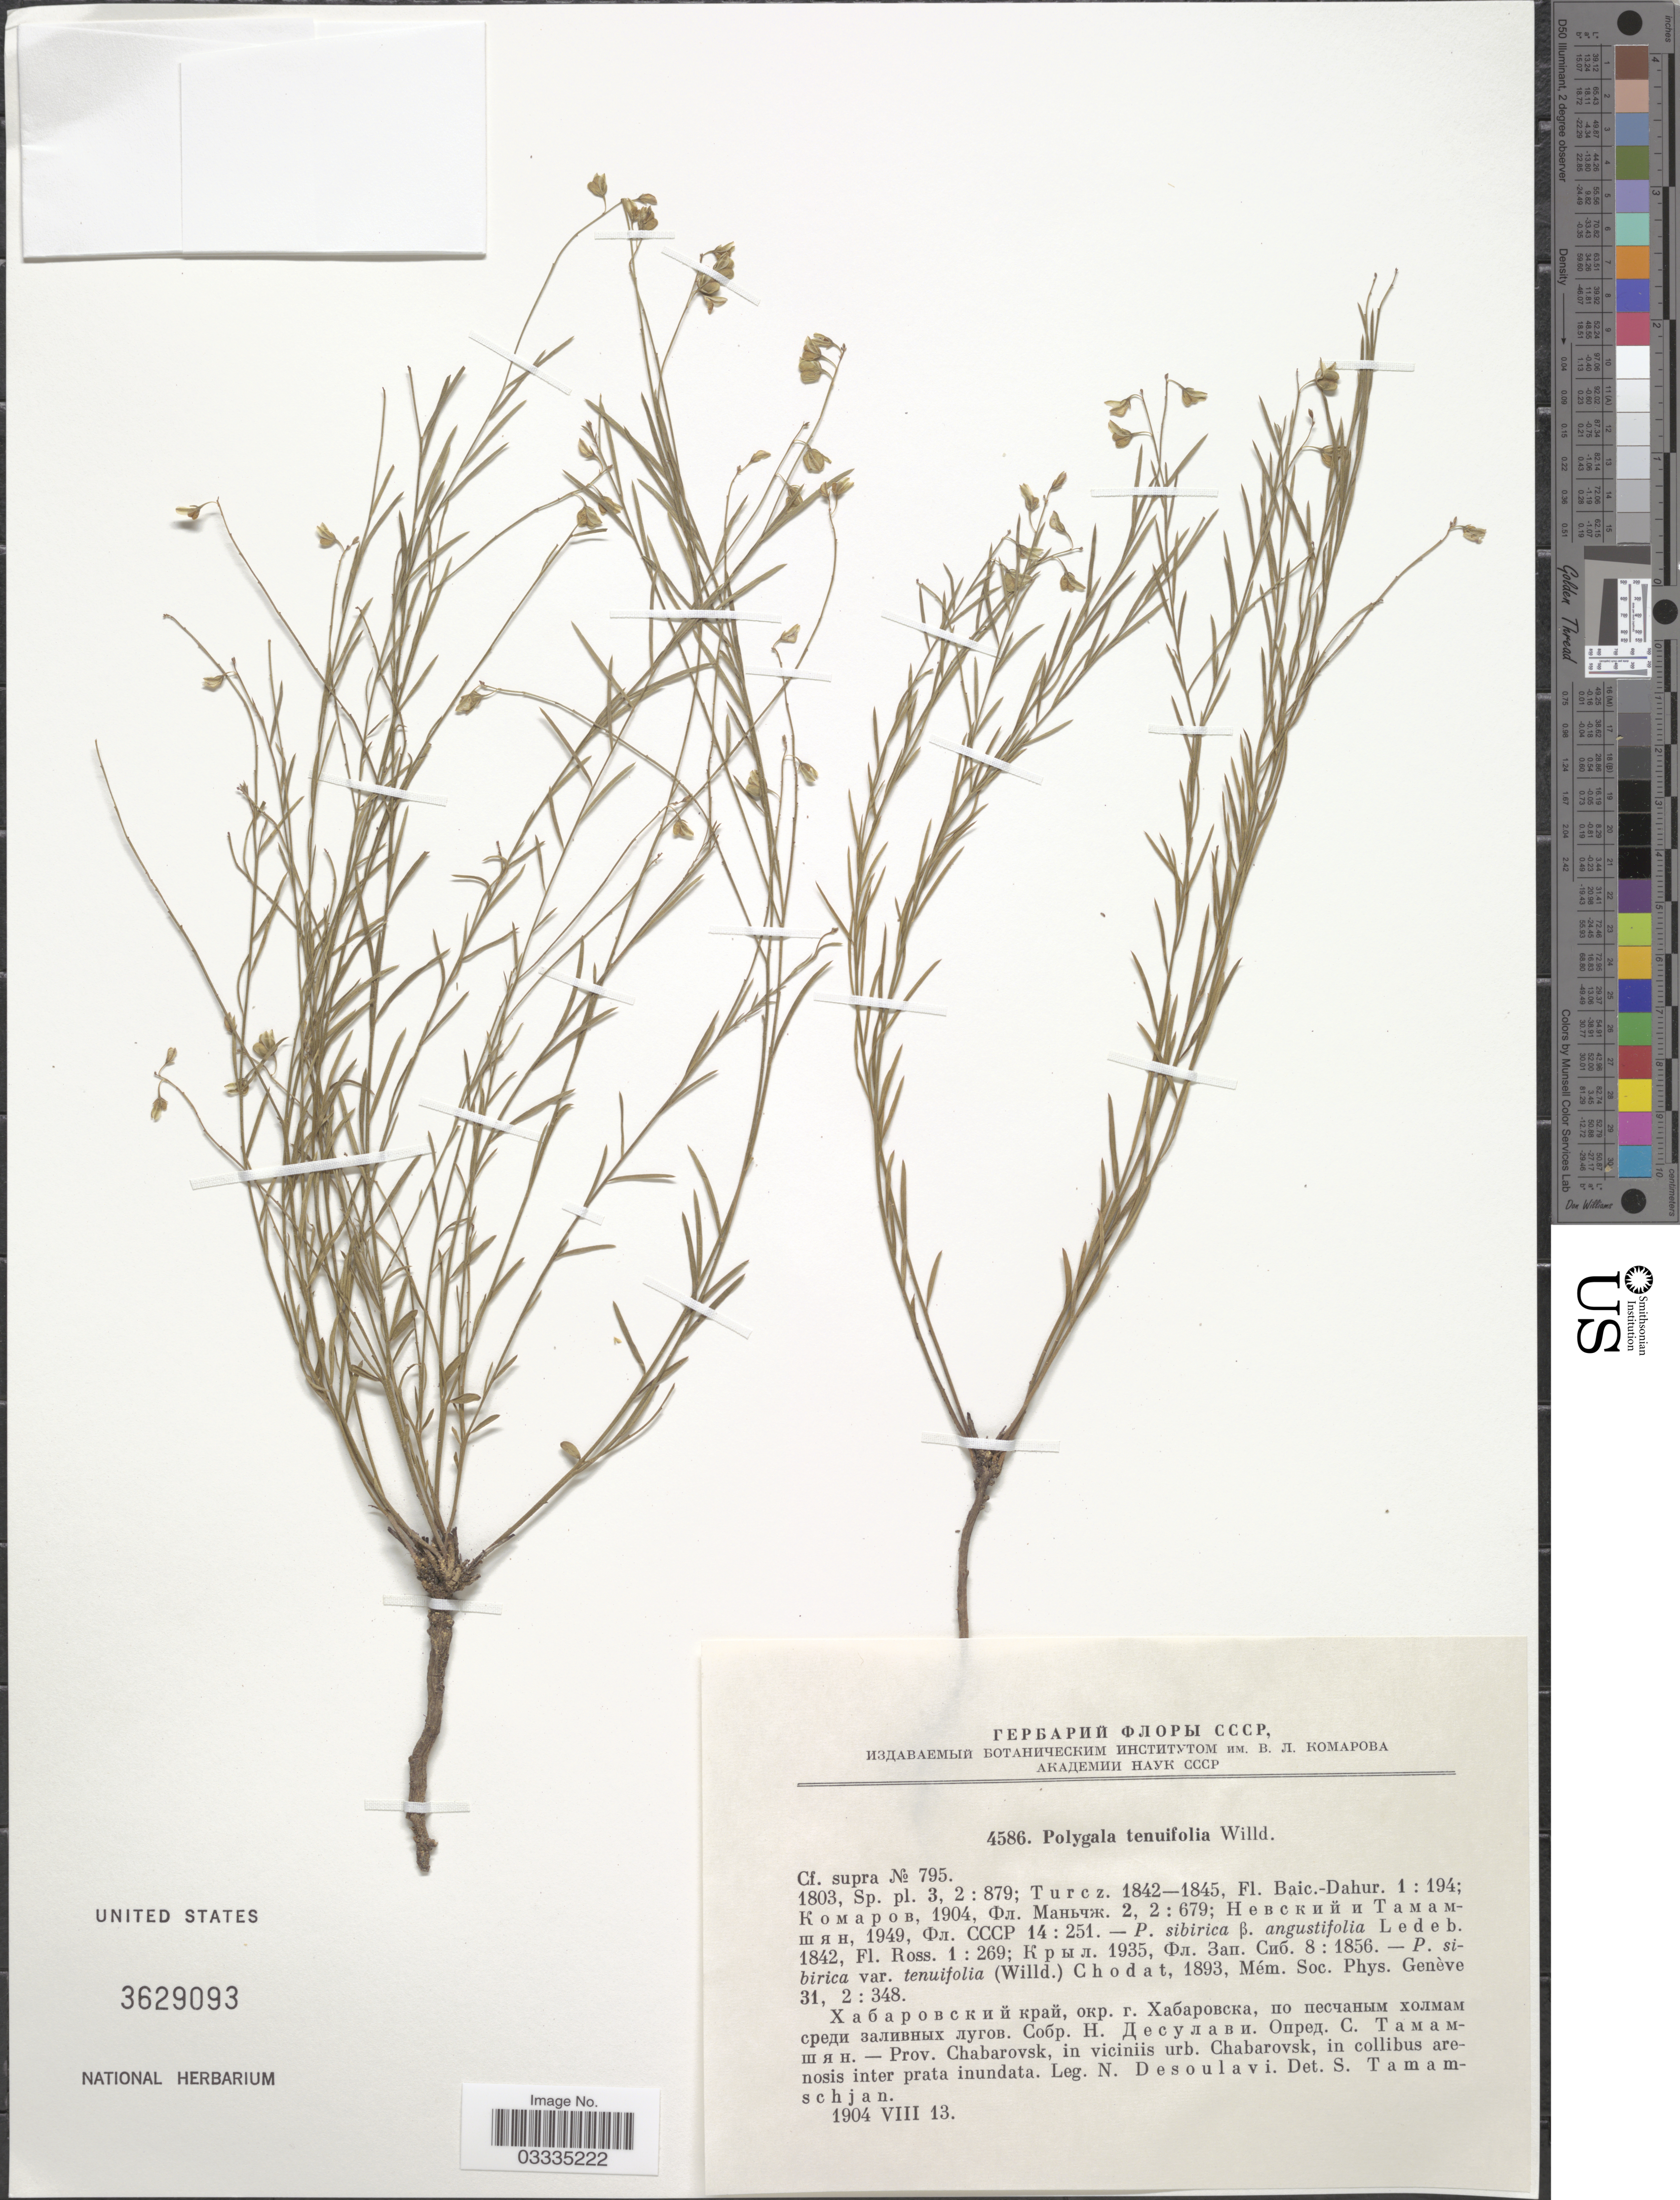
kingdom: Plantae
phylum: Tracheophyta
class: Magnoliopsida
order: Fabales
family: Polygalaceae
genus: Polygala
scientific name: Polygala tenuifolia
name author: Willd.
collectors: N. Desoulavi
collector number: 795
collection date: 1904-08-13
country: Russian Federation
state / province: Khabarovsk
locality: X. Prov. Chabarovsk, in viciniis urb. Chabarovsk, in collibus arenosis inter prata inundata.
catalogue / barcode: US 3629093